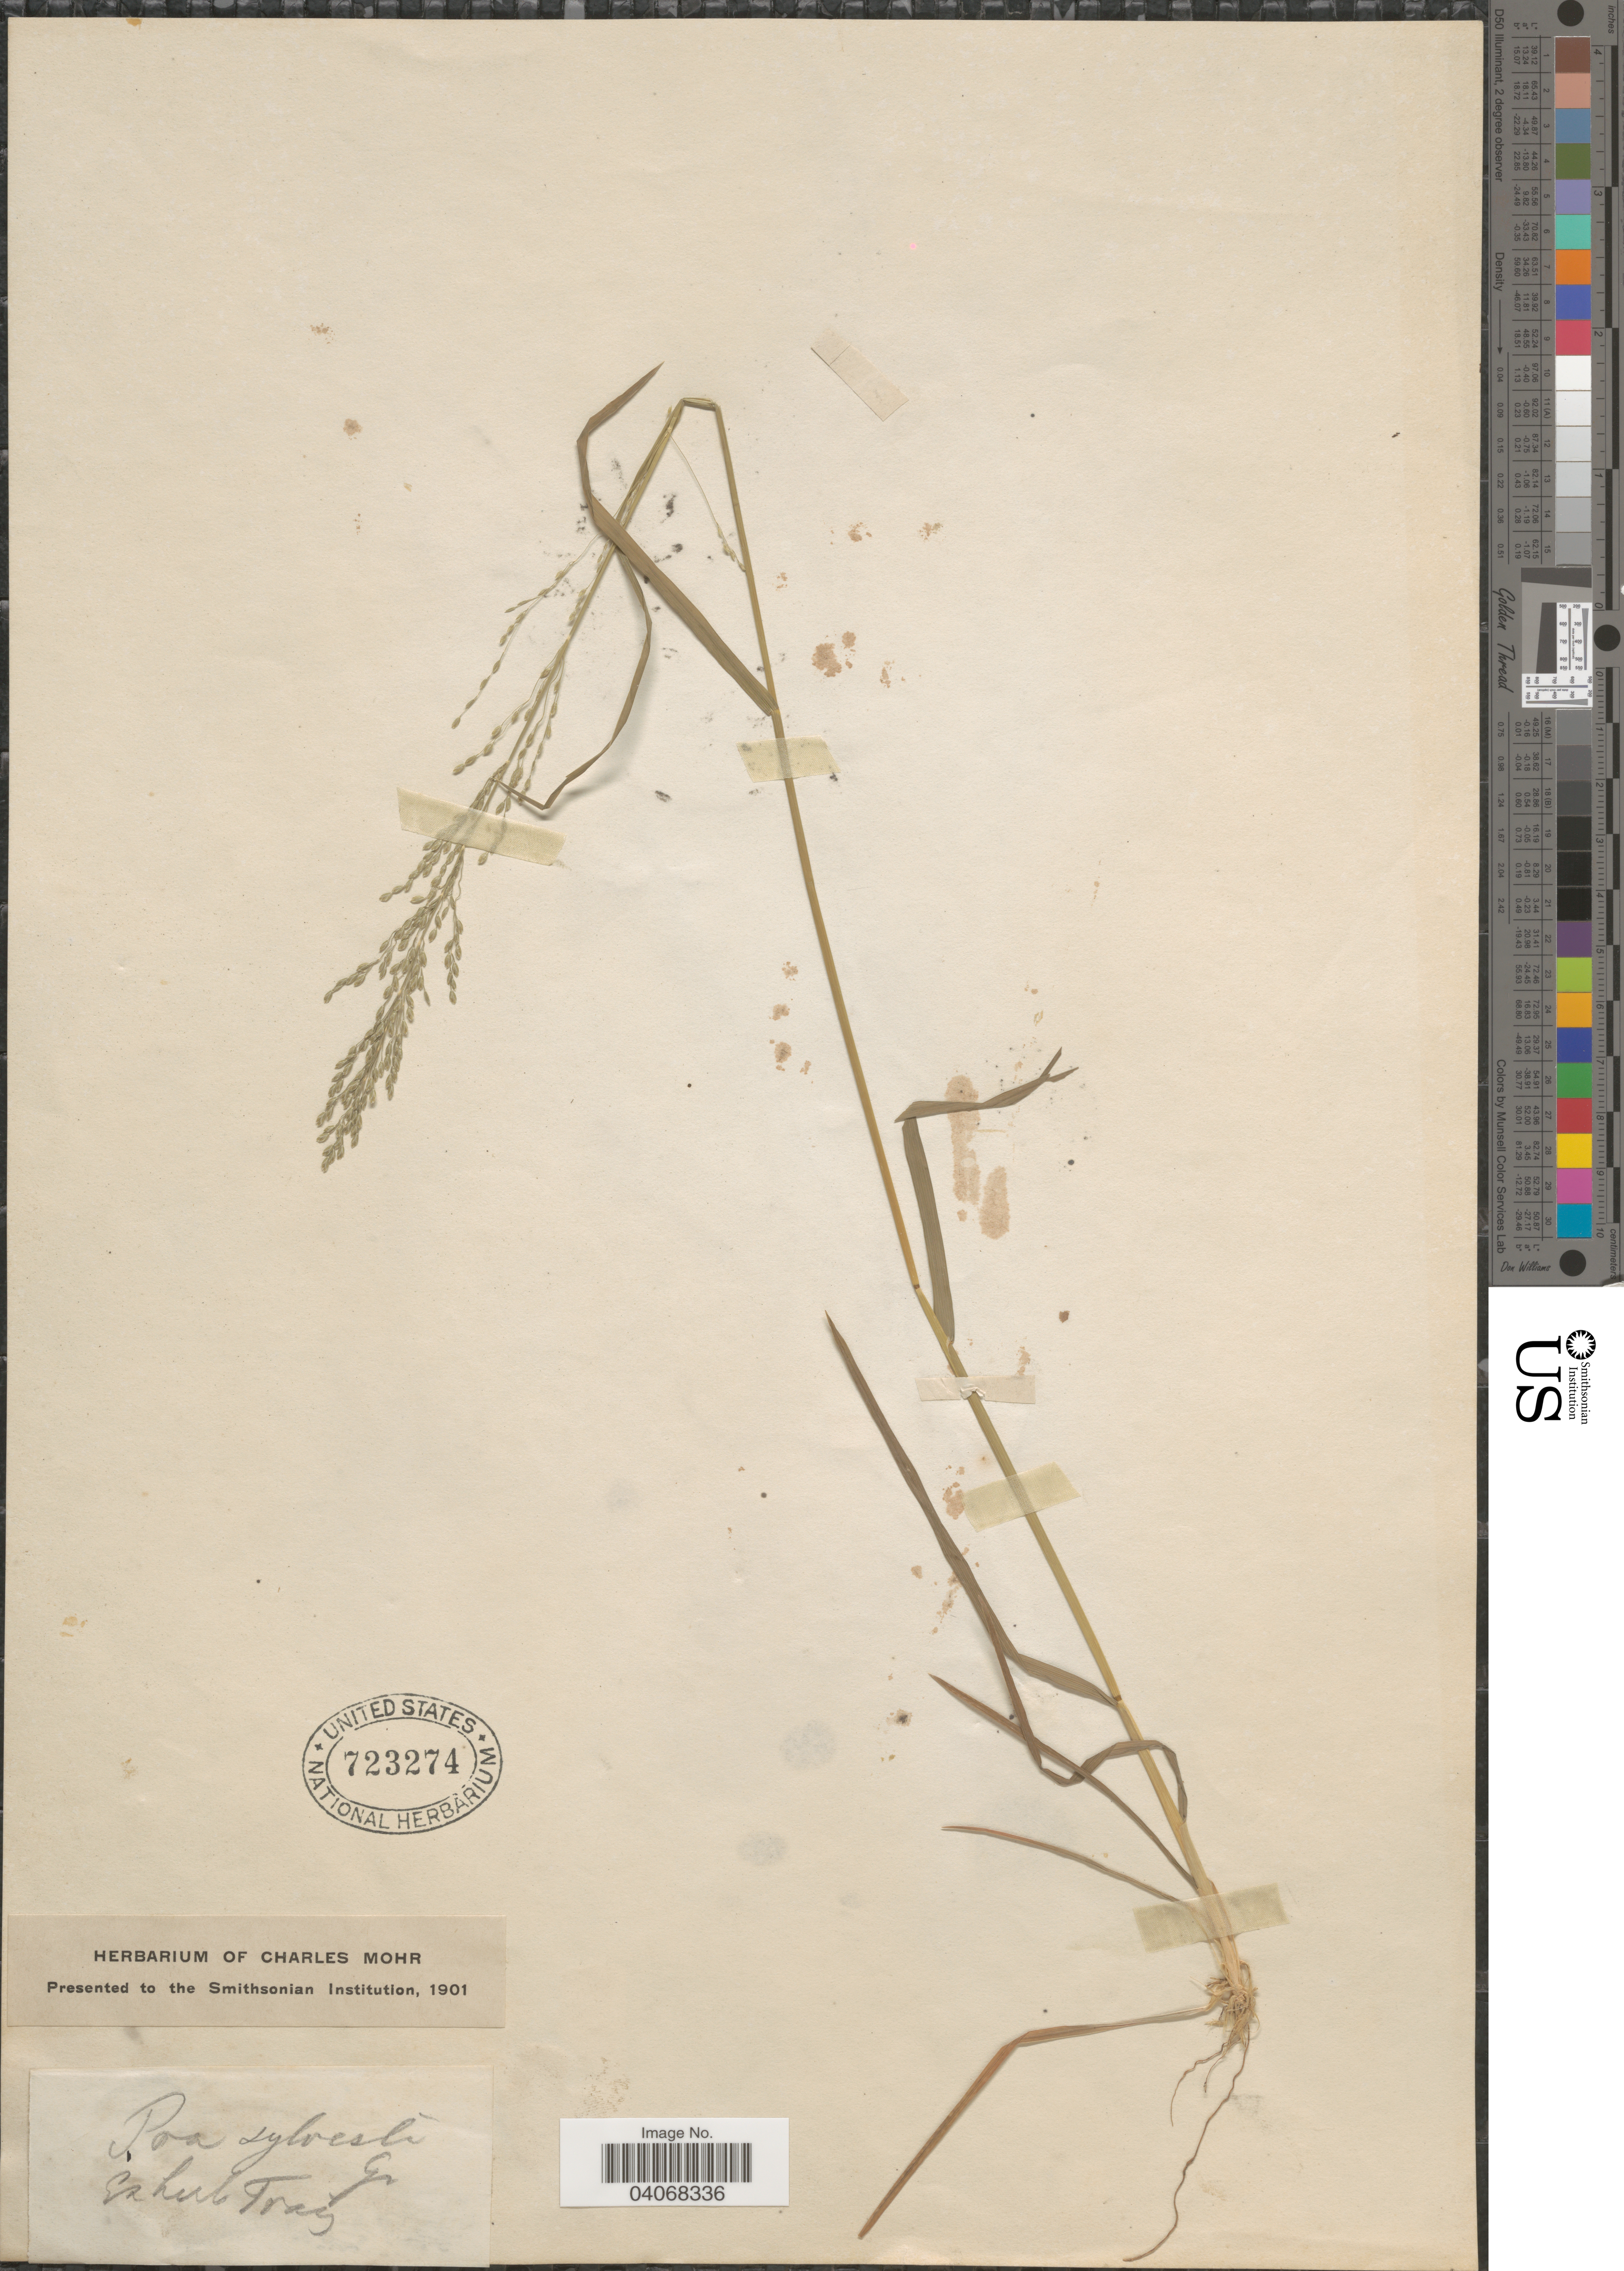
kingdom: Plantae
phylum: Tracheophyta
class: Liliopsida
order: Poales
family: Poaceae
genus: Poa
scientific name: Poa sylvestris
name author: A. Gray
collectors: Ex herb. S. M. Tracy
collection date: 1901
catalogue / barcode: US 723274